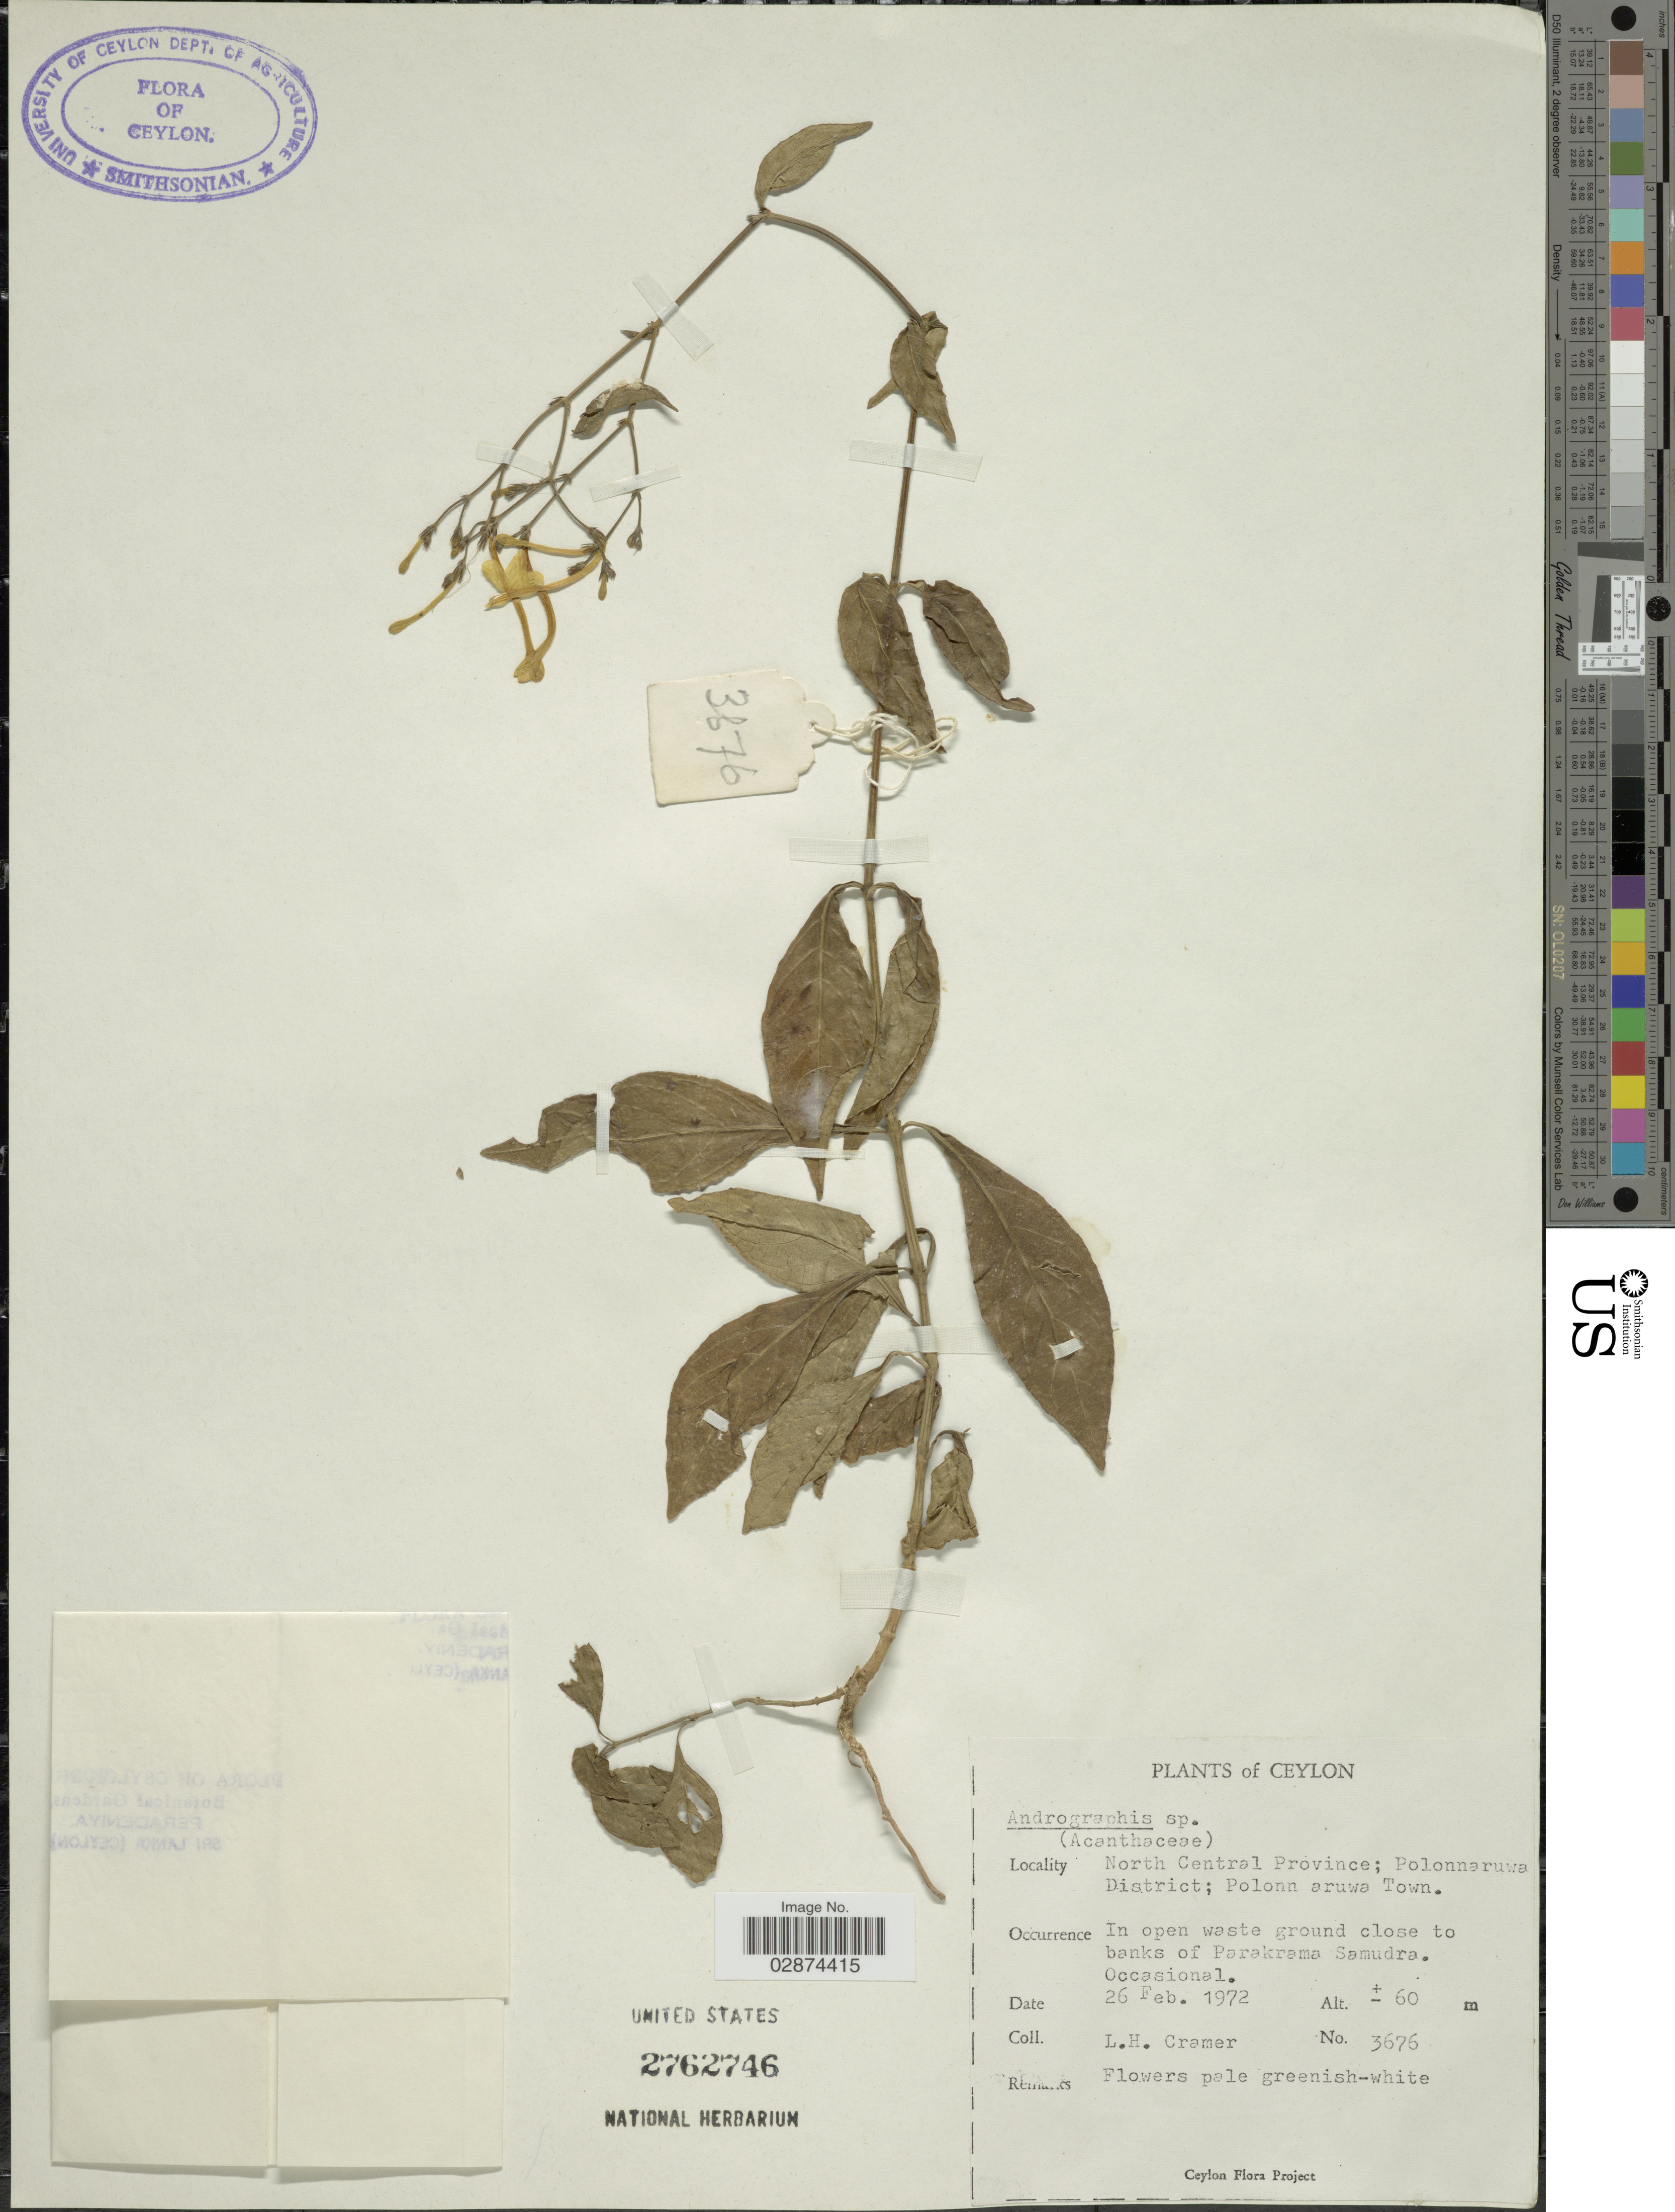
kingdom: Plantae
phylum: Tracheophyta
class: Magnoliopsida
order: Lamiales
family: Acanthaceae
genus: Rhinacanthus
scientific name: Rhinacanthus nasutus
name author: (L.) Kurz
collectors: L. H. Cramer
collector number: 3676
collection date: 1972-02-26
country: Sri Lanka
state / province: North Central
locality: Ceylon. Polonnaruwa District, Polonnaruwa Town. In open waste ground close to banks of Parakrama Samudra.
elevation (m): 60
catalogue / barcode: US 2762746